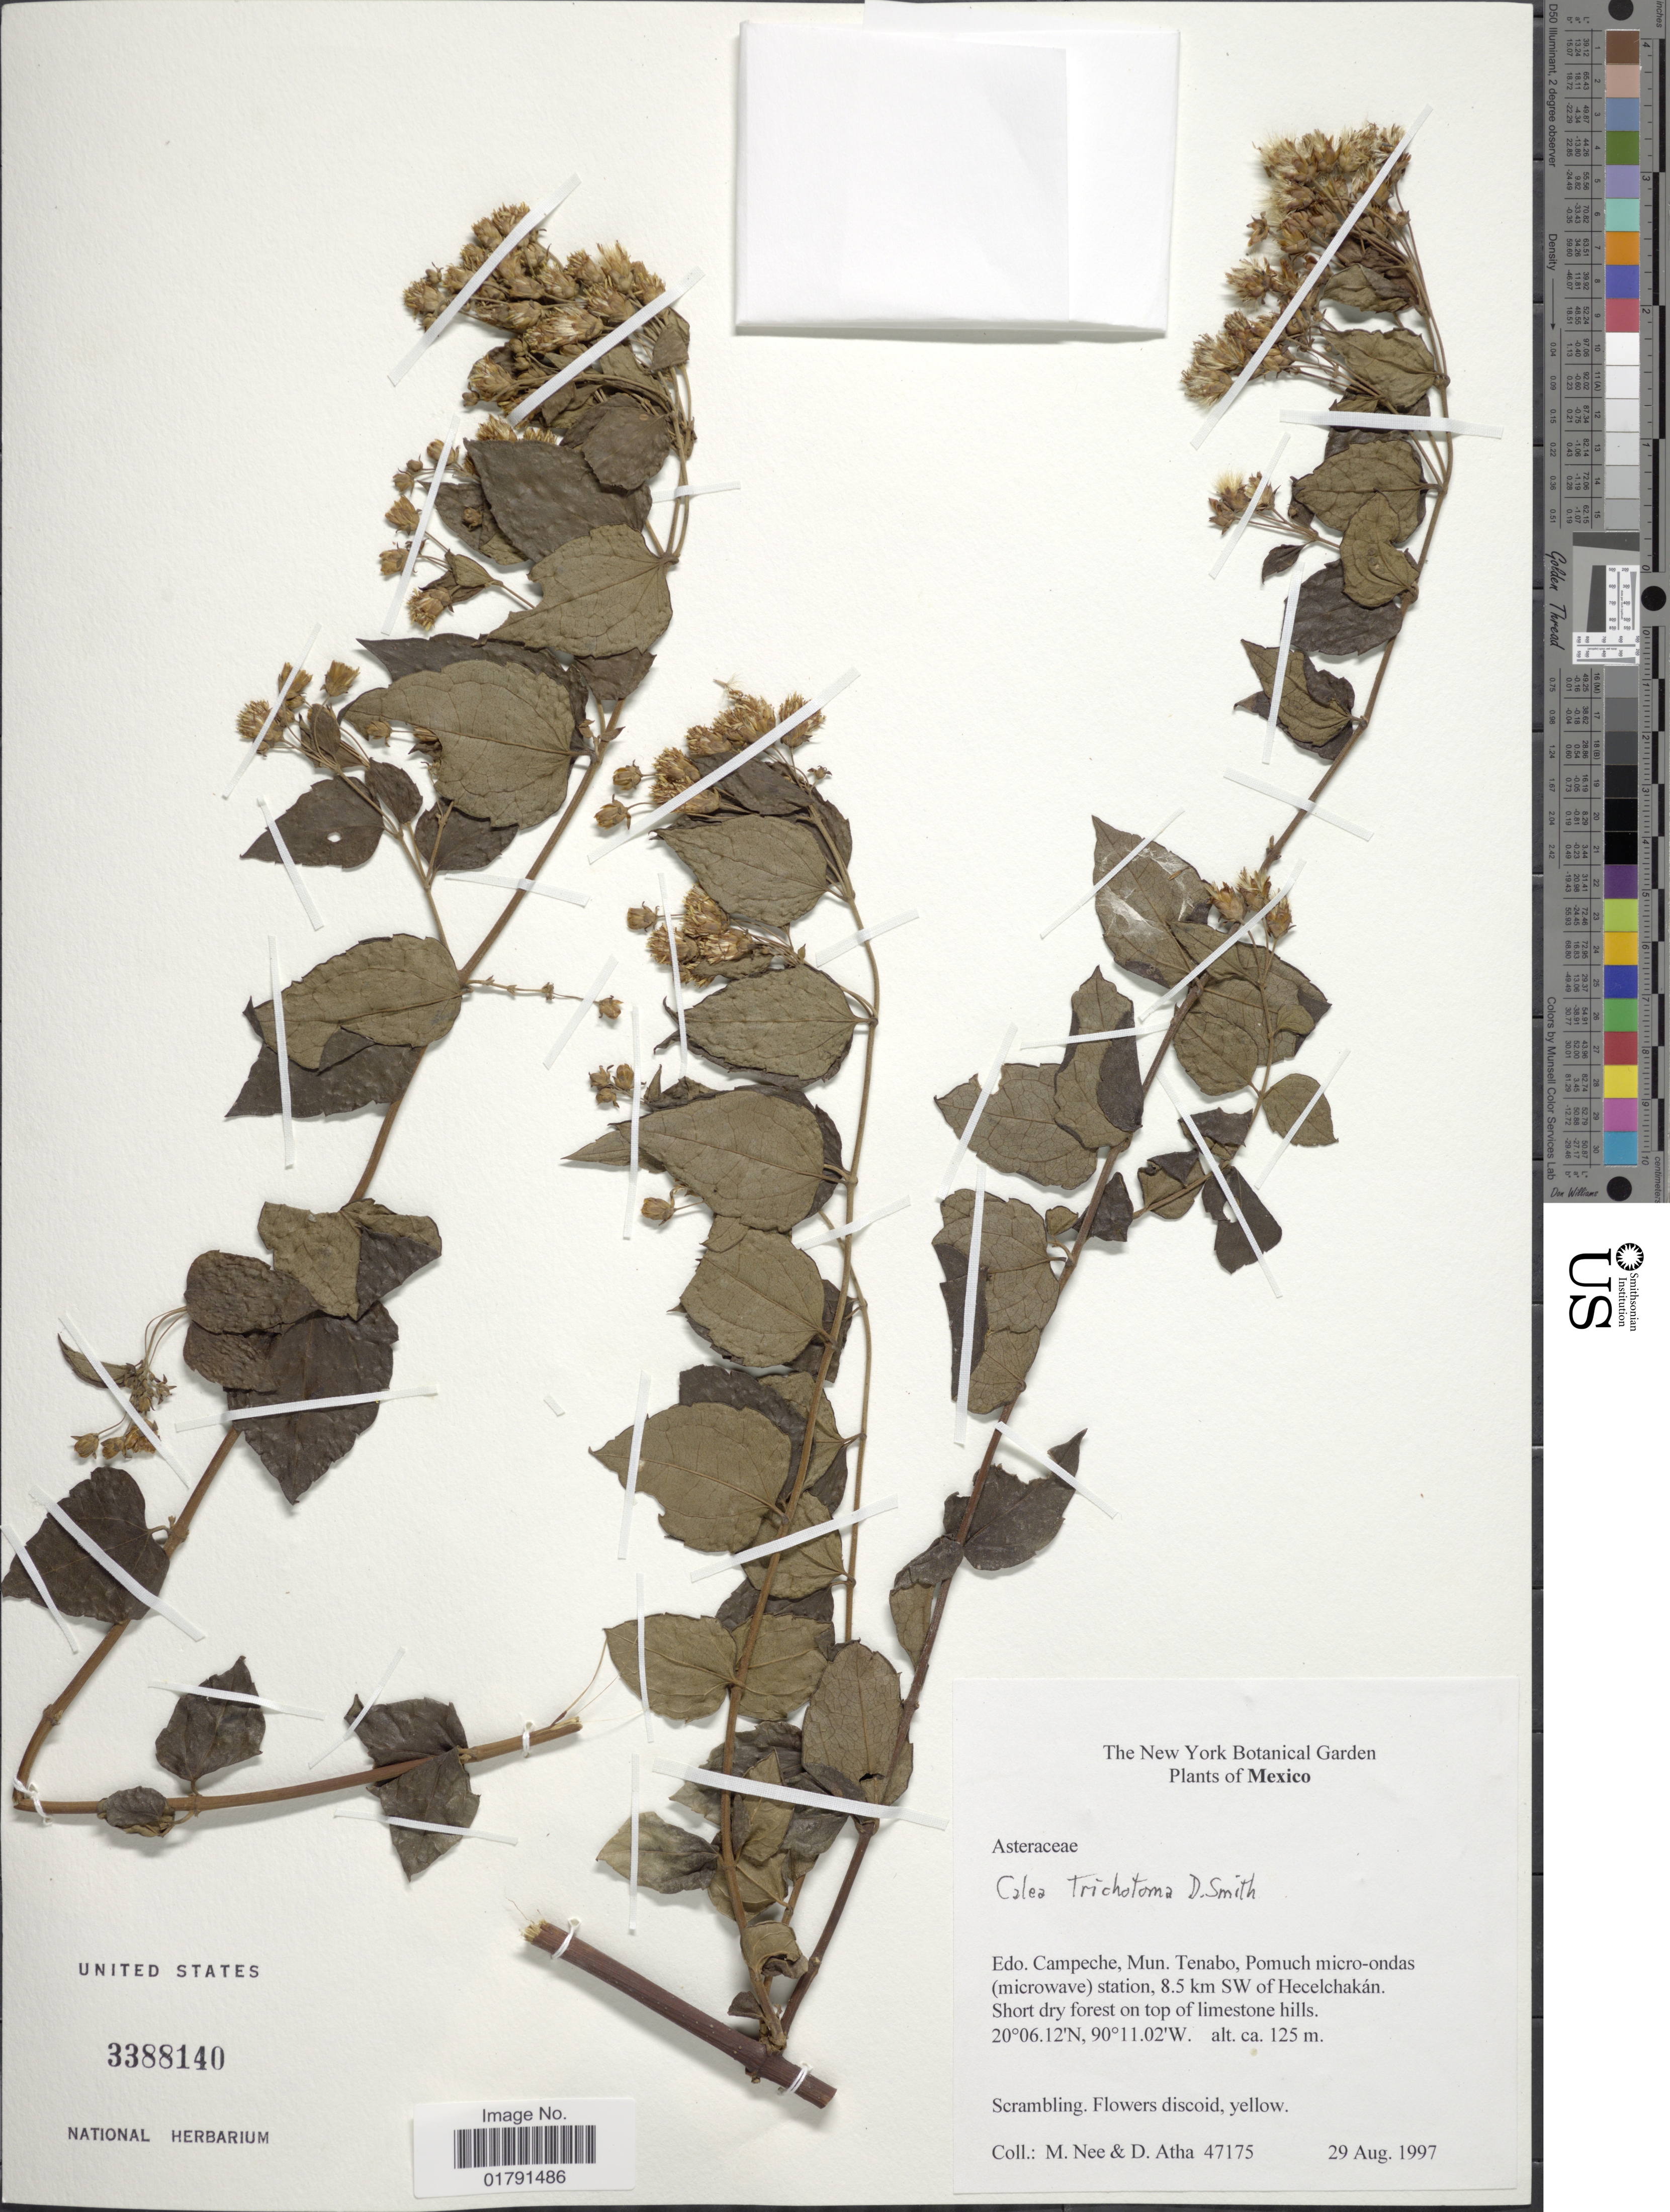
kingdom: Plantae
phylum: Tracheophyta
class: Magnoliopsida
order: Asterales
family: Asteraceae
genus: Calea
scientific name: Calea trichotoma var. peckii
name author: Wussow &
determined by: Bueno, Vinicius Resende, (ICN), Universidade Federal do Rio Grande do Sul (BRAZIL)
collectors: M. Nee & D. Atha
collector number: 47175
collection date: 1997-08-29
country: Mexico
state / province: Campeche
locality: Mun. Tenabo, Pomuch micro-ondas (microwave) station, 8.5 km SW of Hecelchakan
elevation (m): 125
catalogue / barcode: US 3388140